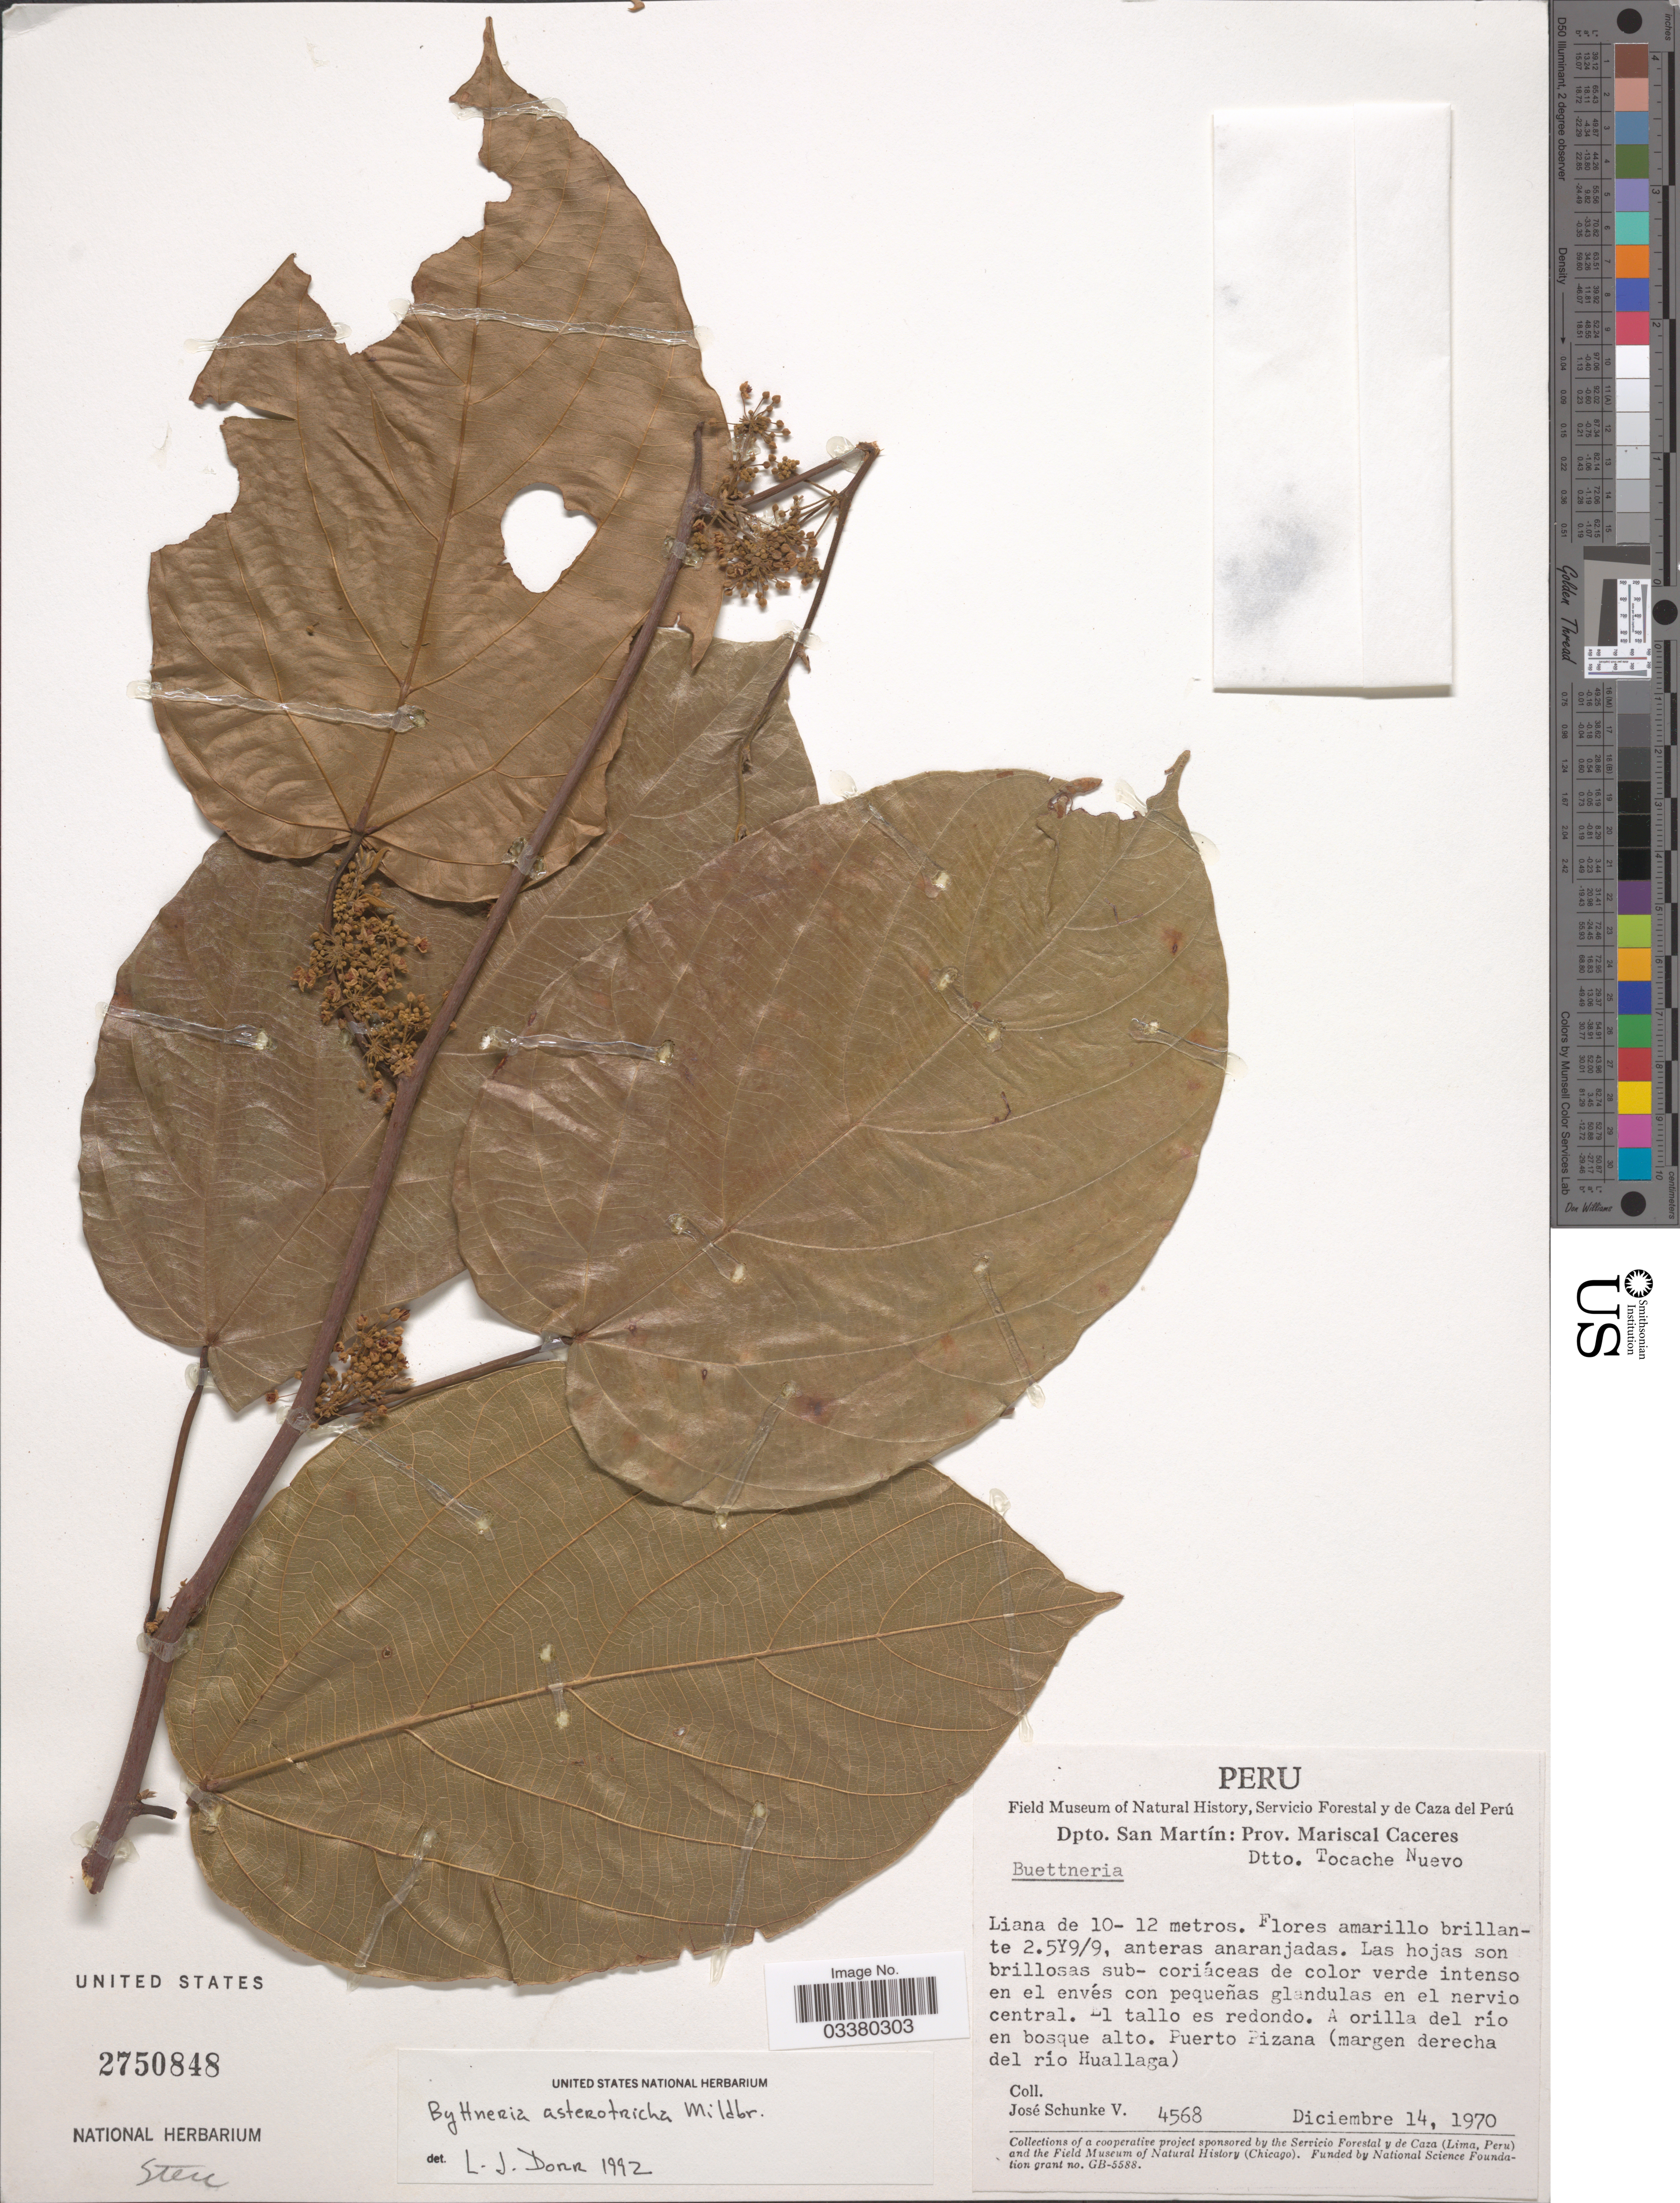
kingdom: Plantae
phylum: Tracheophyta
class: Magnoliopsida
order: Malvales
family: Malvaceae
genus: Byttneria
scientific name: Byttneria asterotricha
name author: Mildbr.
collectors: J. Schunke Vigo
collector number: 4568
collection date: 1970-12-14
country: Peru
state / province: San Martín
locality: Dpto. San Martín: Prov. Mariscal Caceres. Dtto. Tocache Nuevo. Puerto Pizana (margen derecha del río Huallaga).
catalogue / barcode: US 2750848